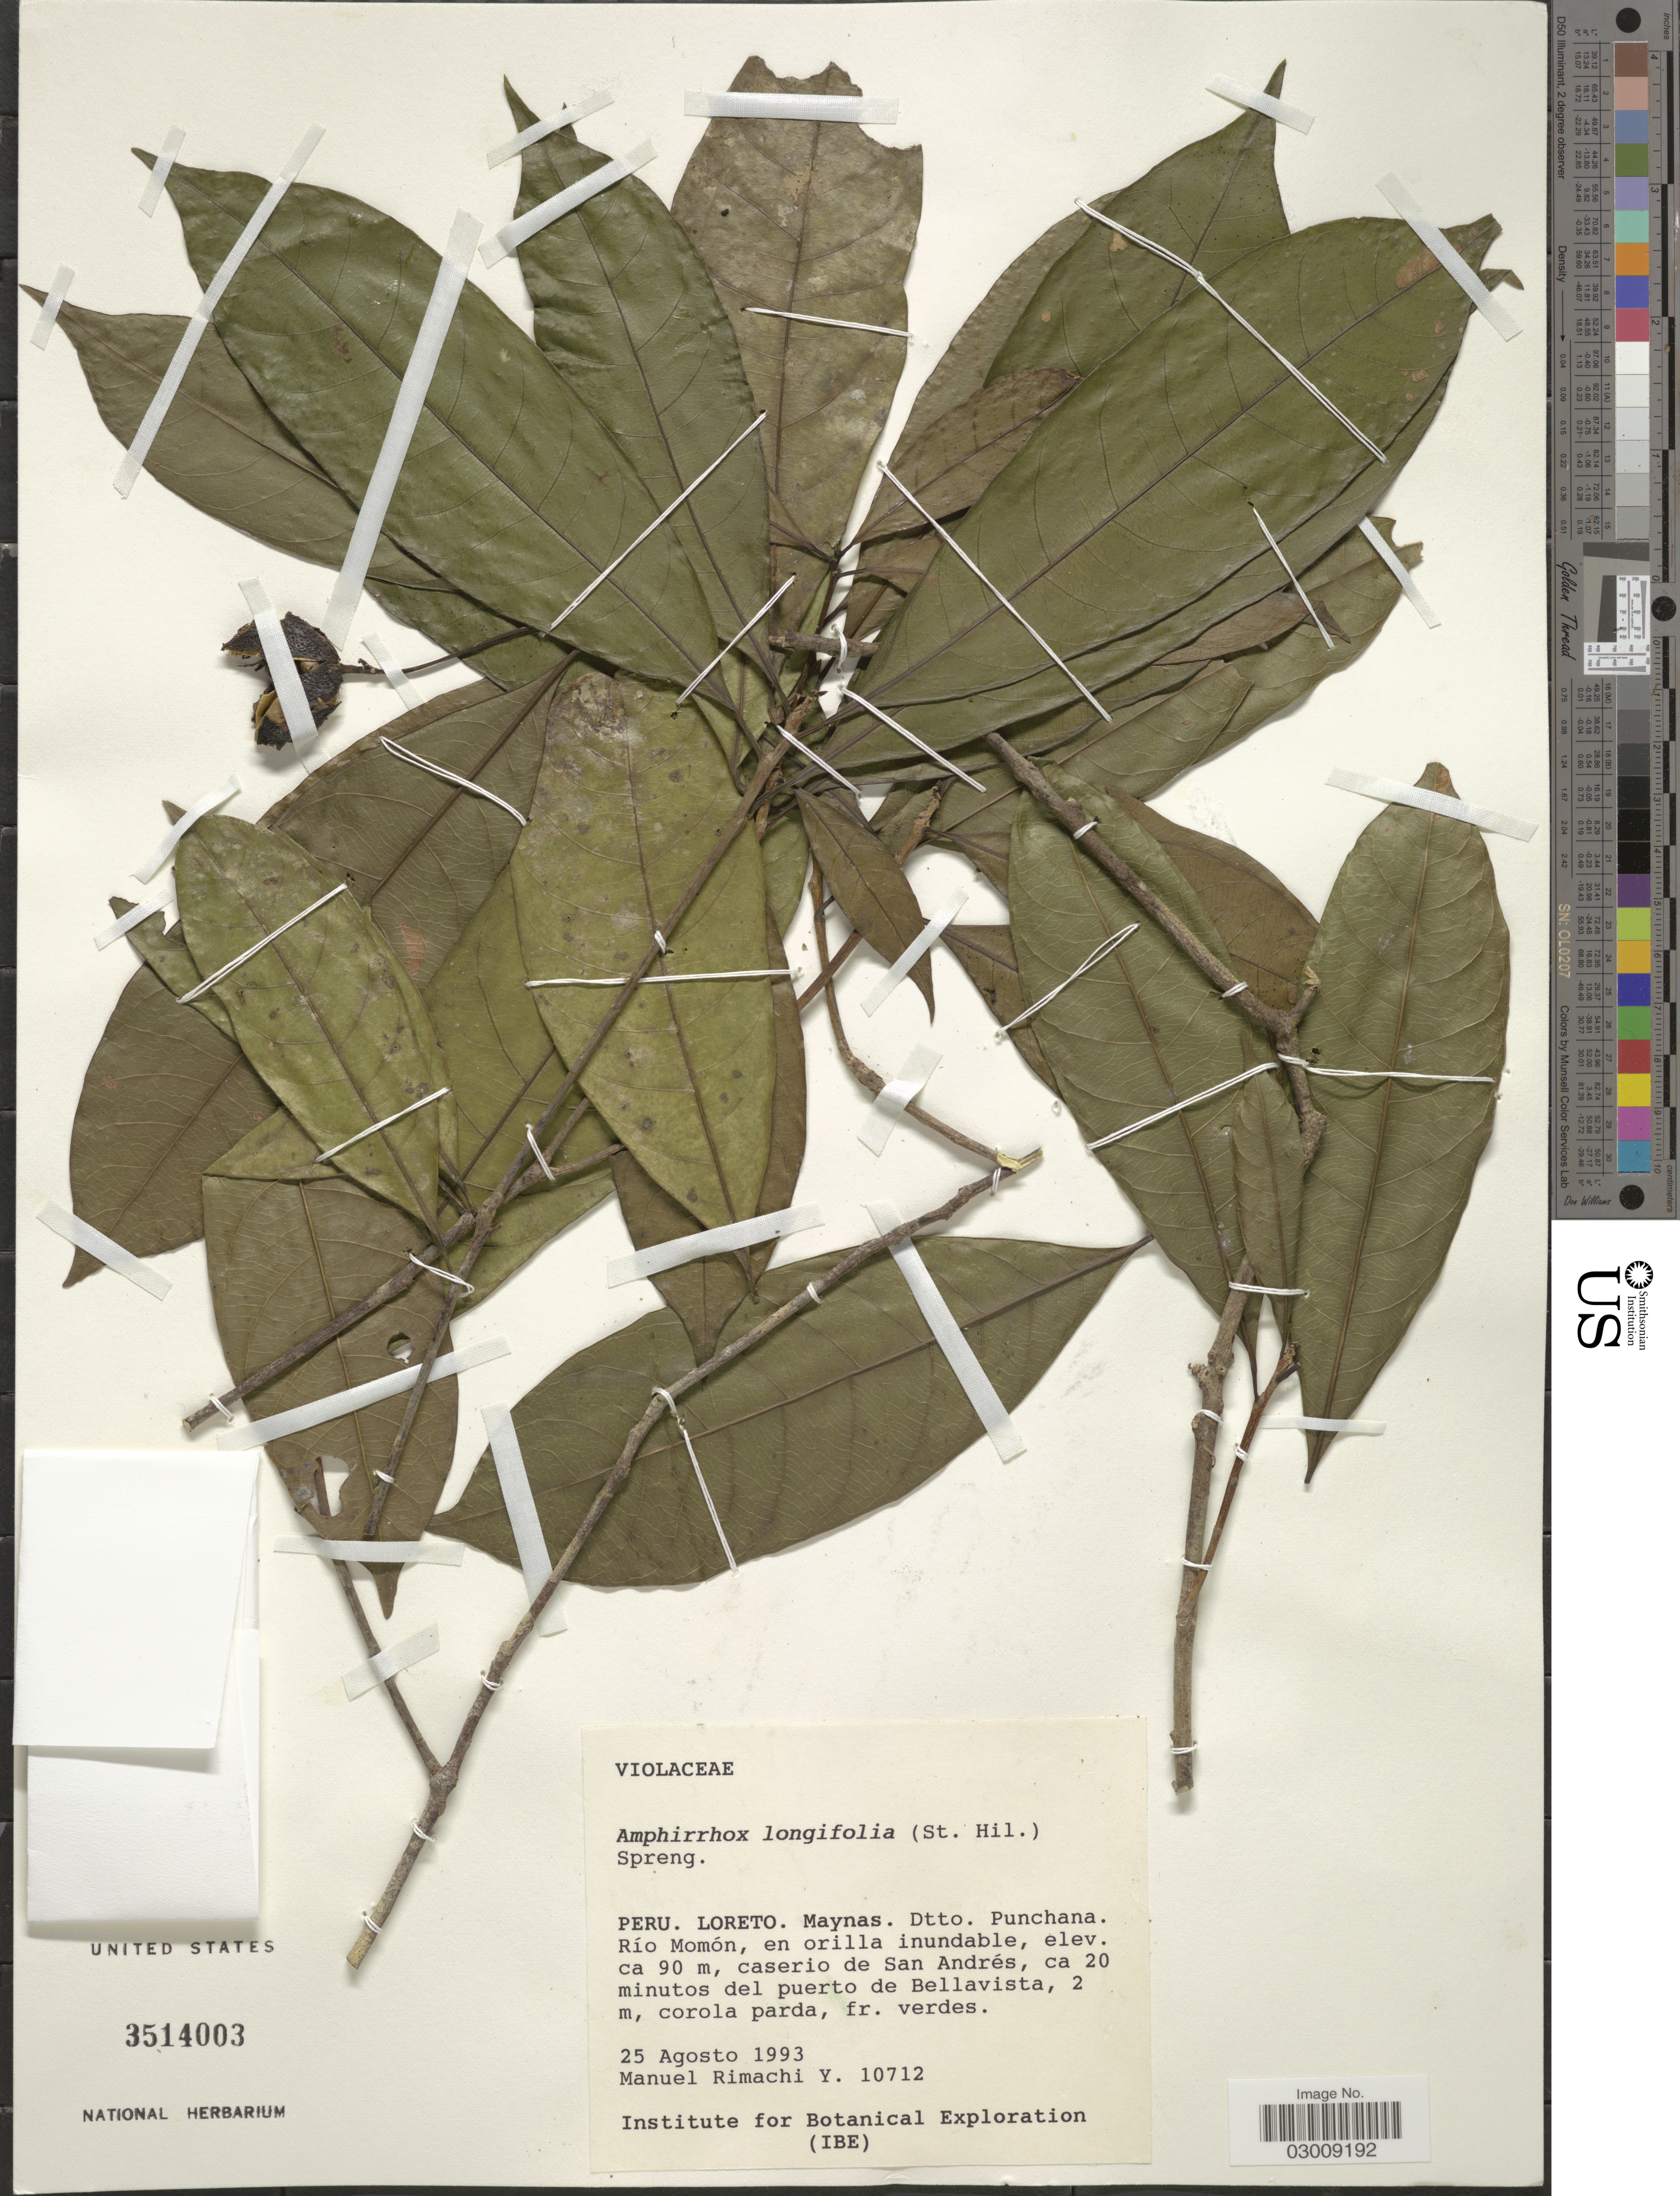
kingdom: Plantae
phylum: Tracheophyta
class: Magnoliopsida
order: Malpighiales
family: Violaceae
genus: Amphirrhox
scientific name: Amphirrhox longifolia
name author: (A. St.-Hil.) Spreng.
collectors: M. Rimachi Y.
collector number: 10712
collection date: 1993-08-25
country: Peru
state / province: Loreto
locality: Maynas. Dtto. Punchana. Río Momón, en orilla inundable, caserio de San Andrés, ca 20 minutos del puerto de Bellavista.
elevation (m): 90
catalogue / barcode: US 3514003